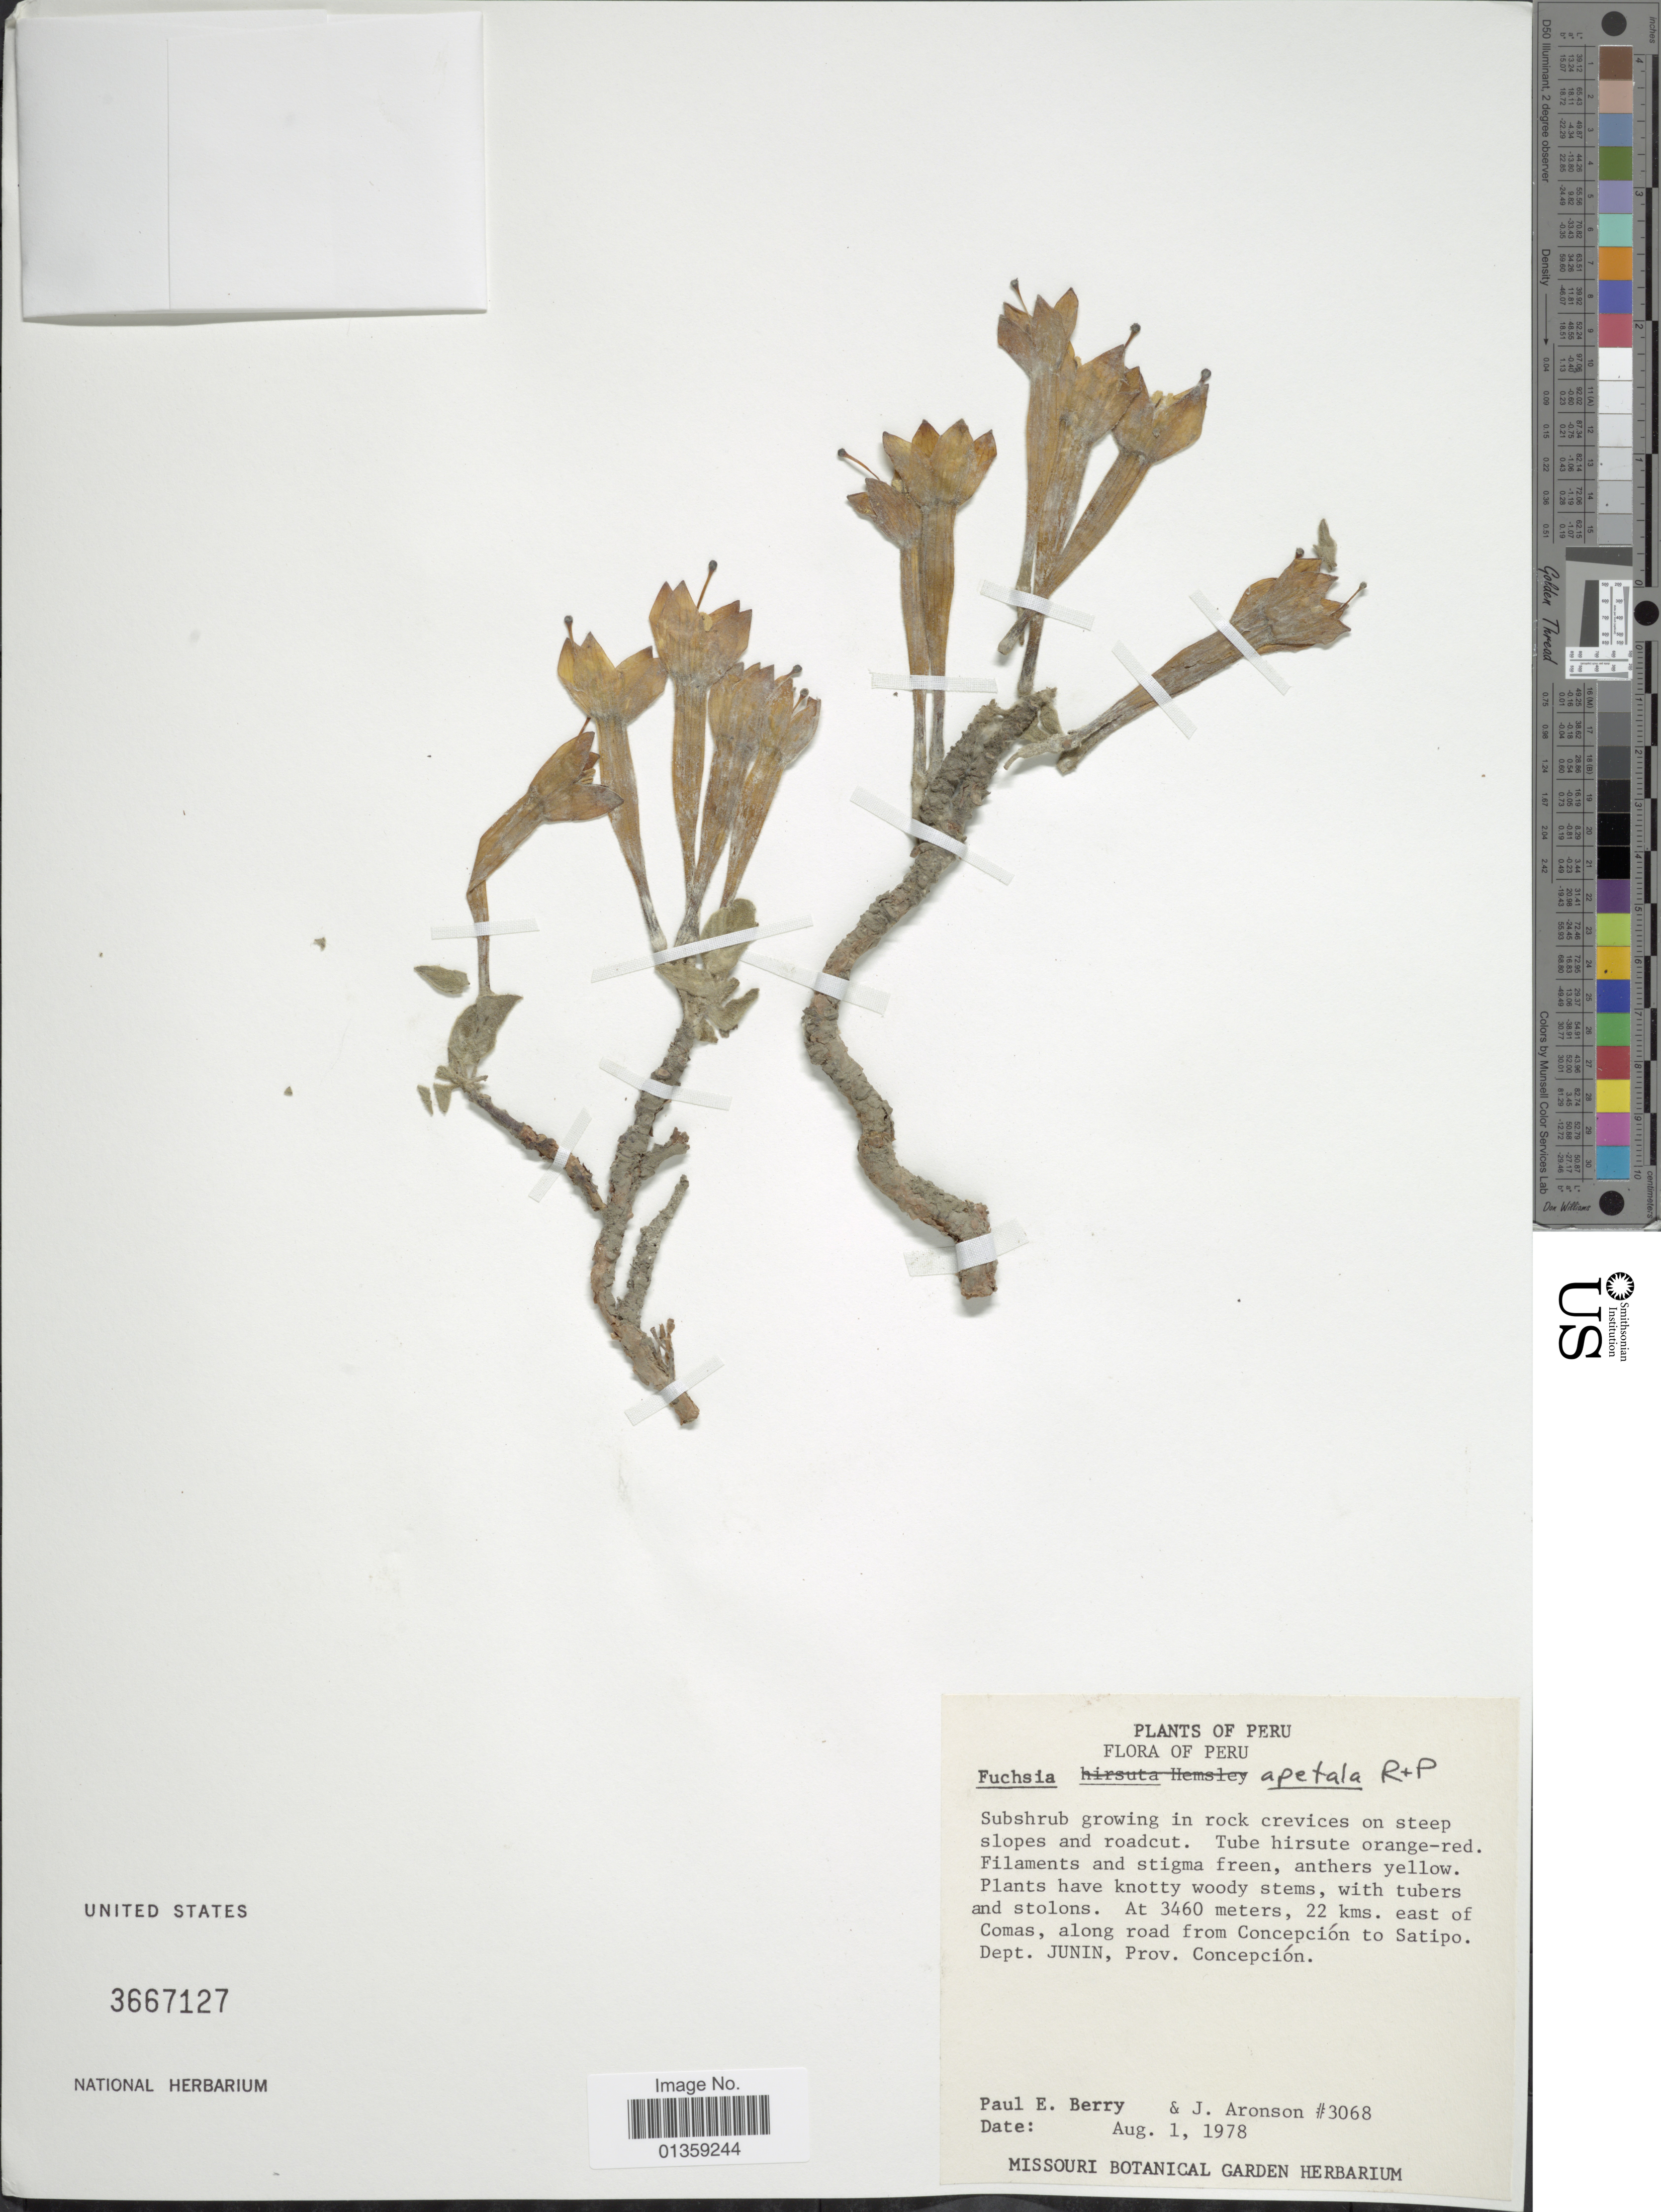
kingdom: Plantae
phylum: Tracheophyta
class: Magnoliopsida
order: Myrtales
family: Onagraceae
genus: Fuchsia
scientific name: Fuchsia apetala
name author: Ruiz & Pav.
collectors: P. E. Berry & J. Aronson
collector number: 3068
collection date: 1978-08-01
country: Peru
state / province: Junín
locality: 22 kms. east of Comas, along road from Concepción to Satipo. Prov. Concepción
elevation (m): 3460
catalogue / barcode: US 3667127